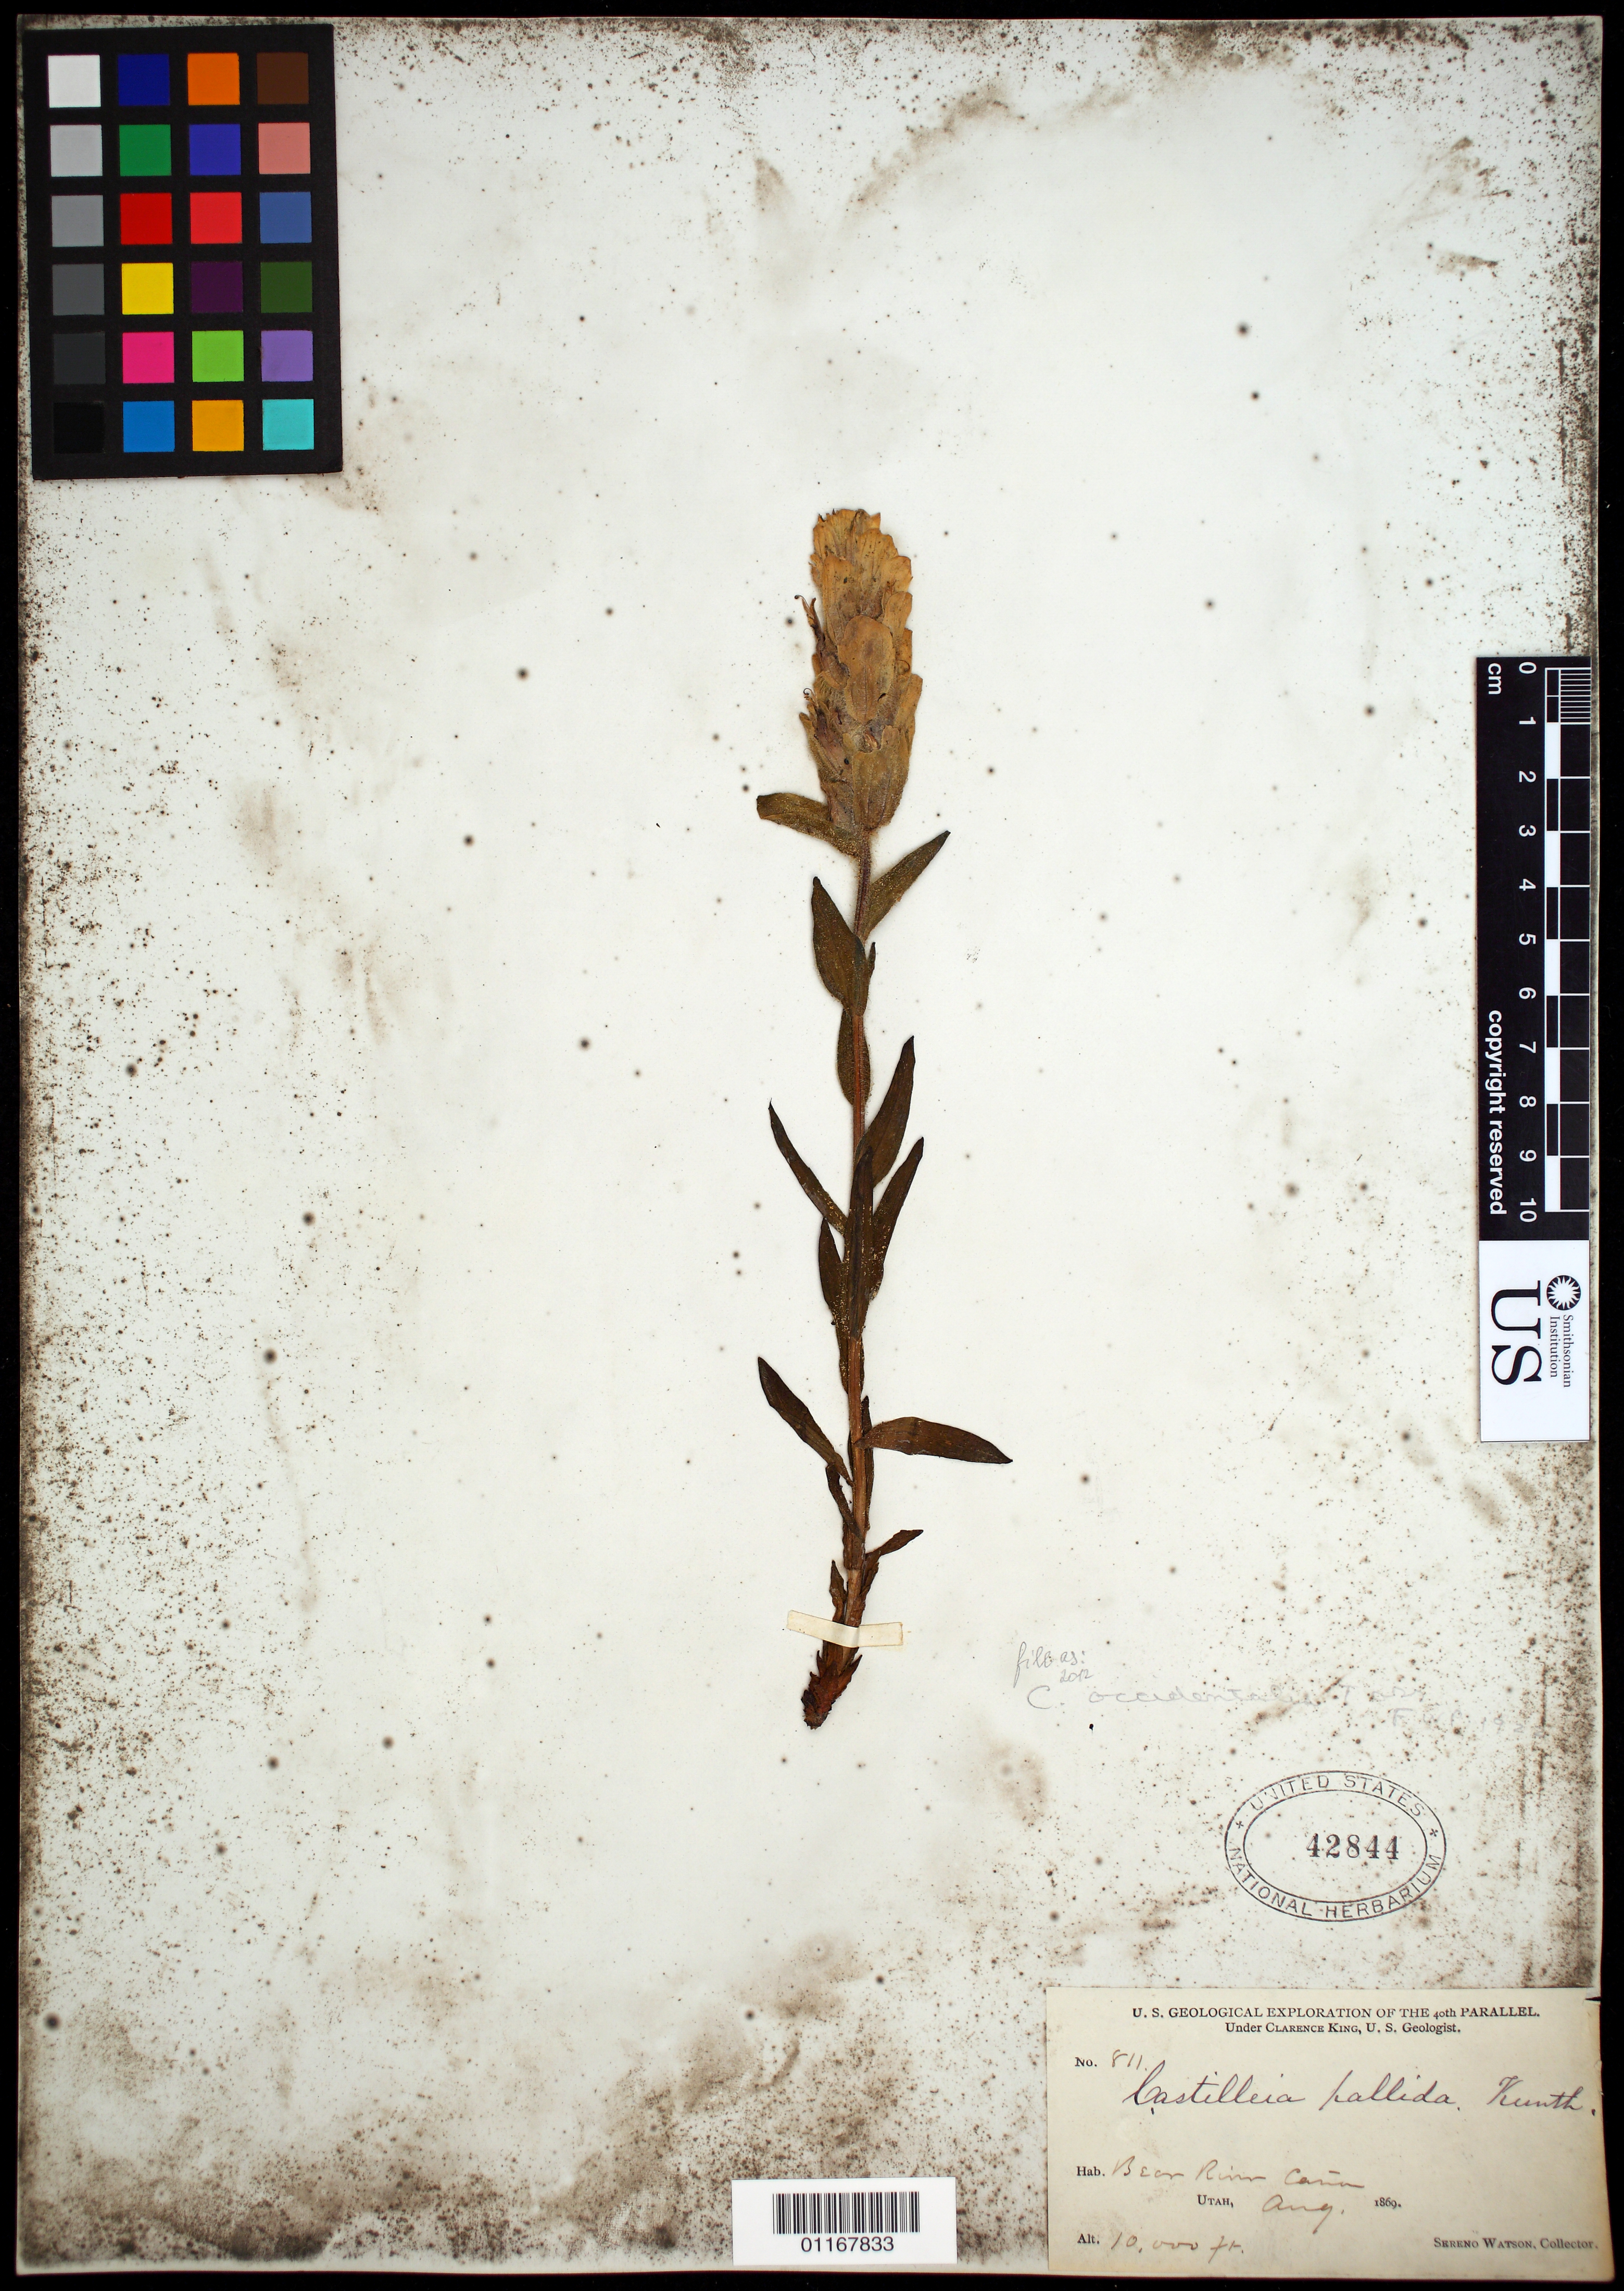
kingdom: Plantae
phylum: Tracheophyta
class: Magnoliopsida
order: Lamiales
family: Orobanchaceae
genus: Castilleja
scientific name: Castilleja occidentalis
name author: Torr.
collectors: S. Watson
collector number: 811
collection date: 1869-08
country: United States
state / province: Utah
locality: Bear River Canyon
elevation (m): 3048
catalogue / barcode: US 42844